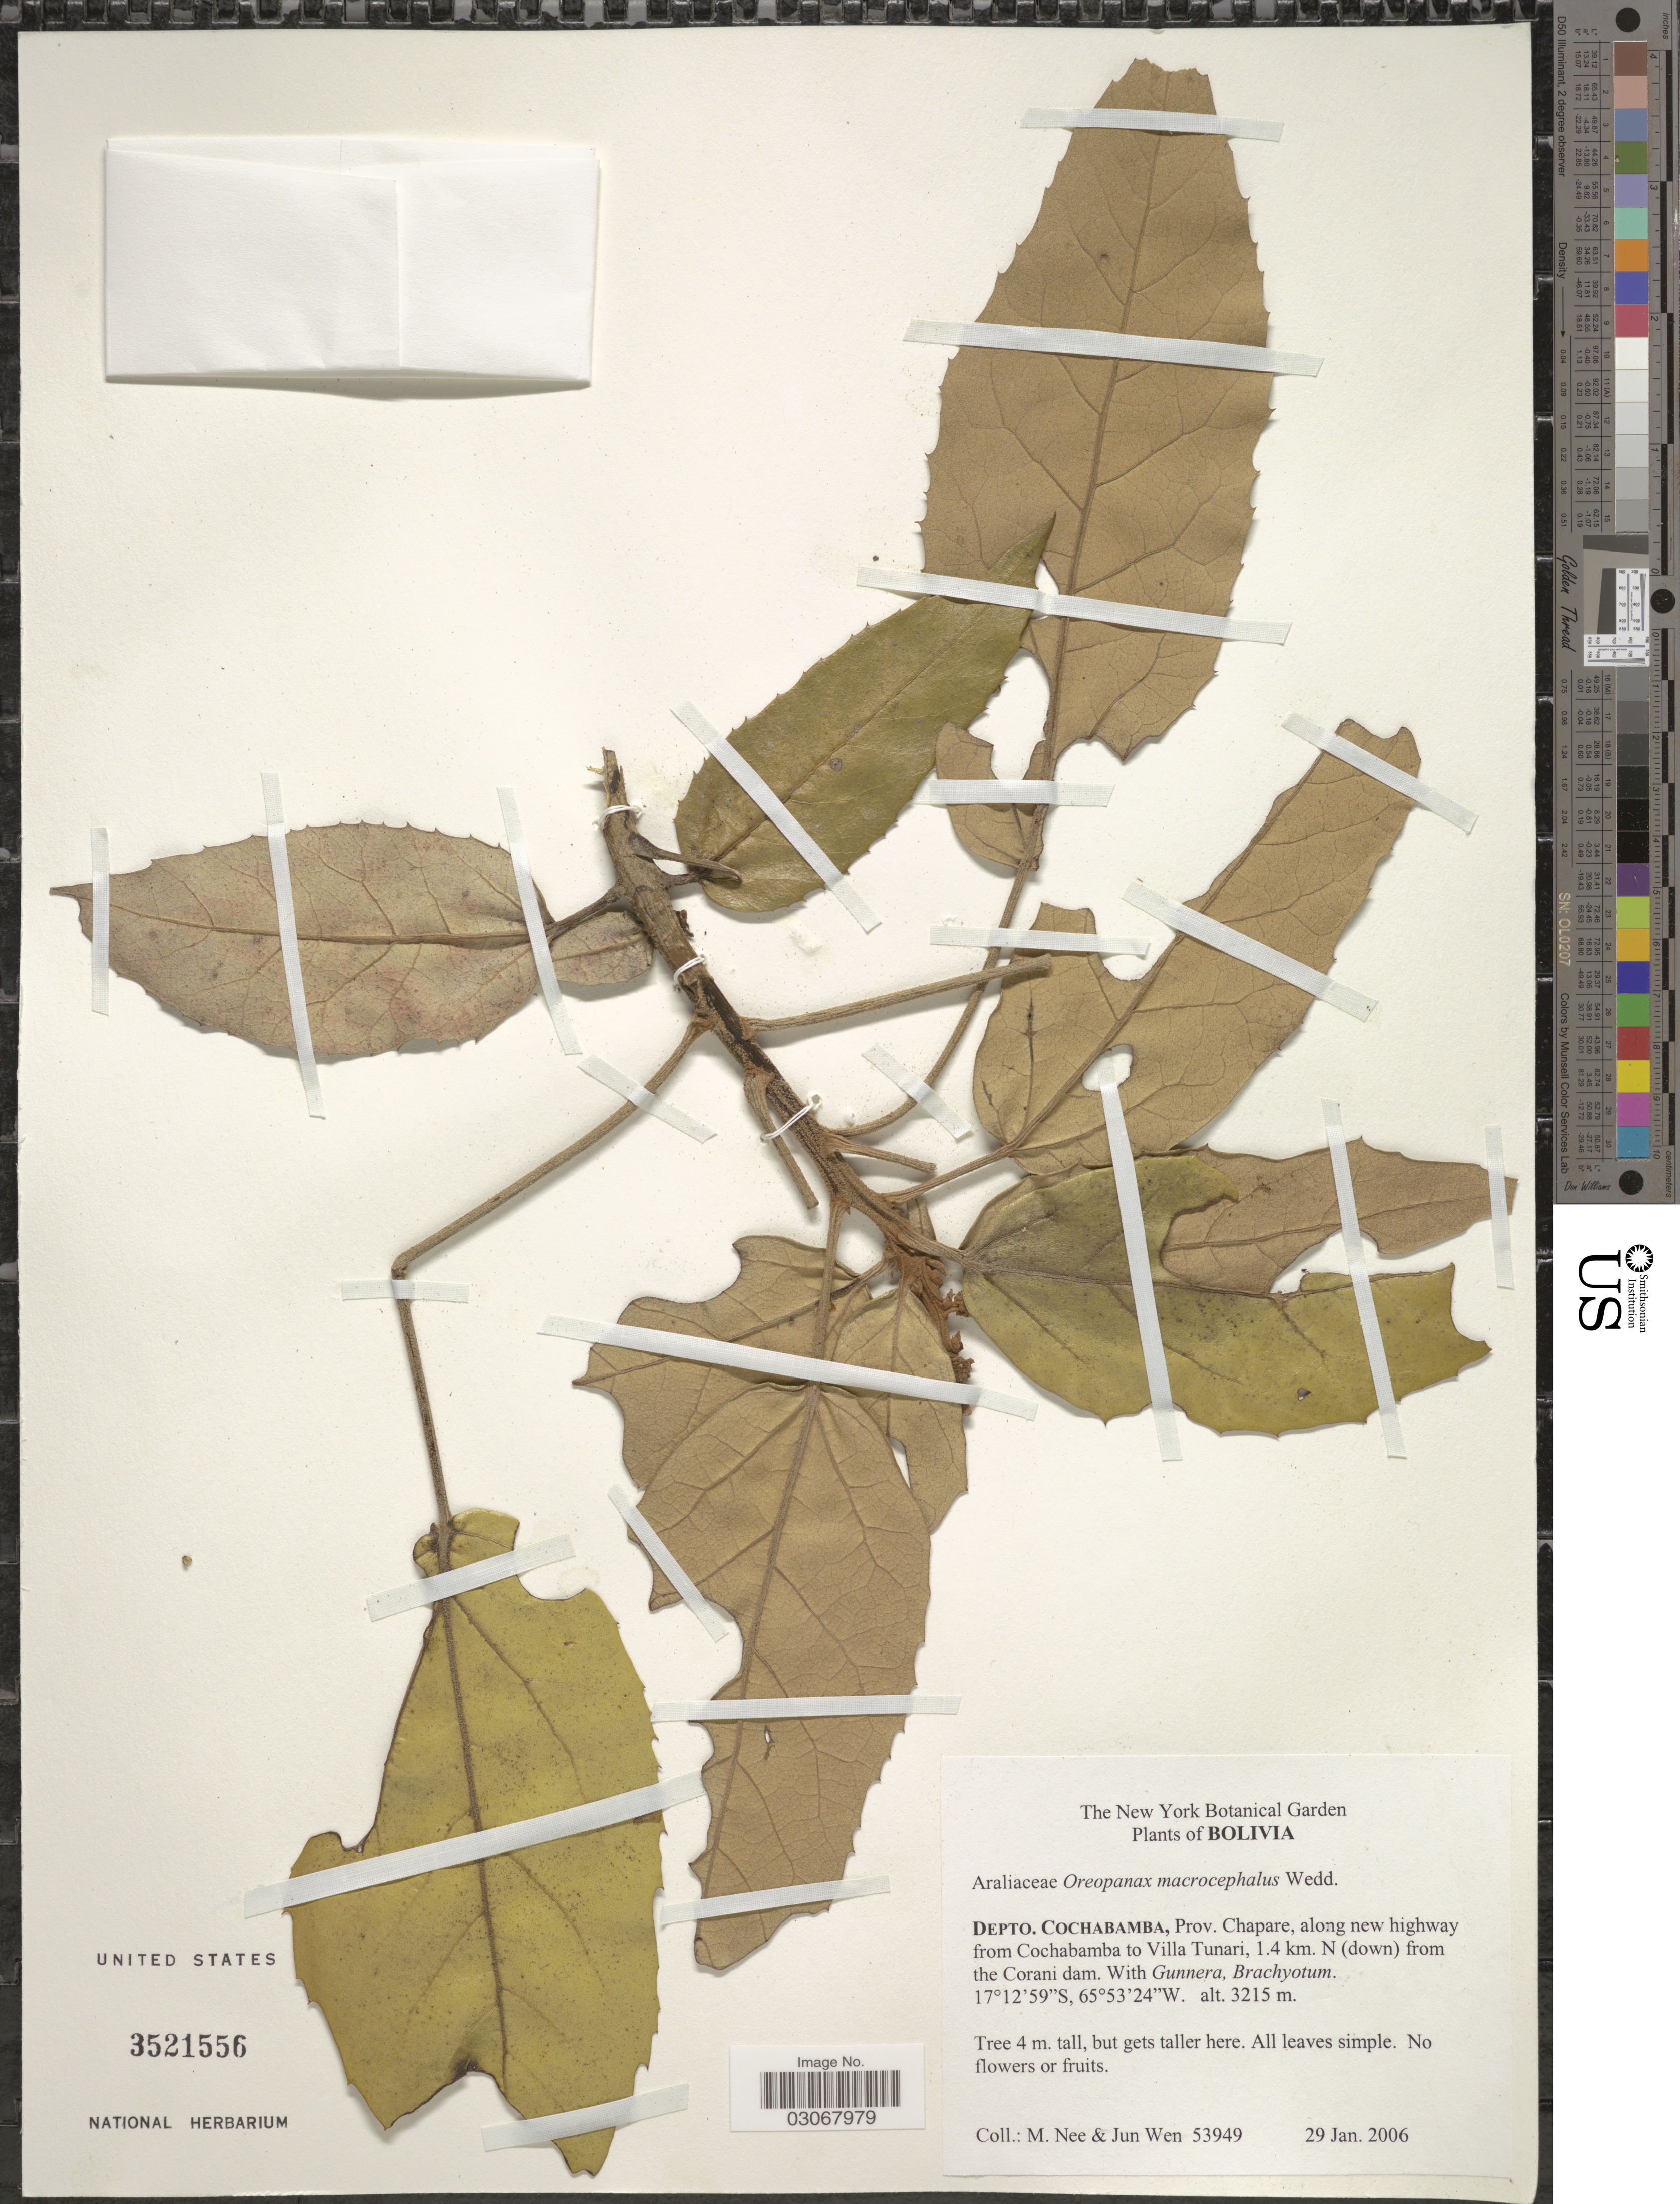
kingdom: Plantae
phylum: Tracheophyta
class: Magnoliopsida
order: Apiales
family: Araliaceae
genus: Oreopanax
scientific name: Oreopanax macrocephalus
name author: Decne. & Planch. ex Wedd.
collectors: M. Nee & J. Wen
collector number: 53949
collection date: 2006-01-29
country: Bolivia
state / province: Cochabamba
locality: Depto. Cochabamba, Prov. Chapare, along new highway from Cochabamba to Villa Tunari, 1.4 km. N (down) from the Corani dam.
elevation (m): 3215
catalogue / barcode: US 3521556